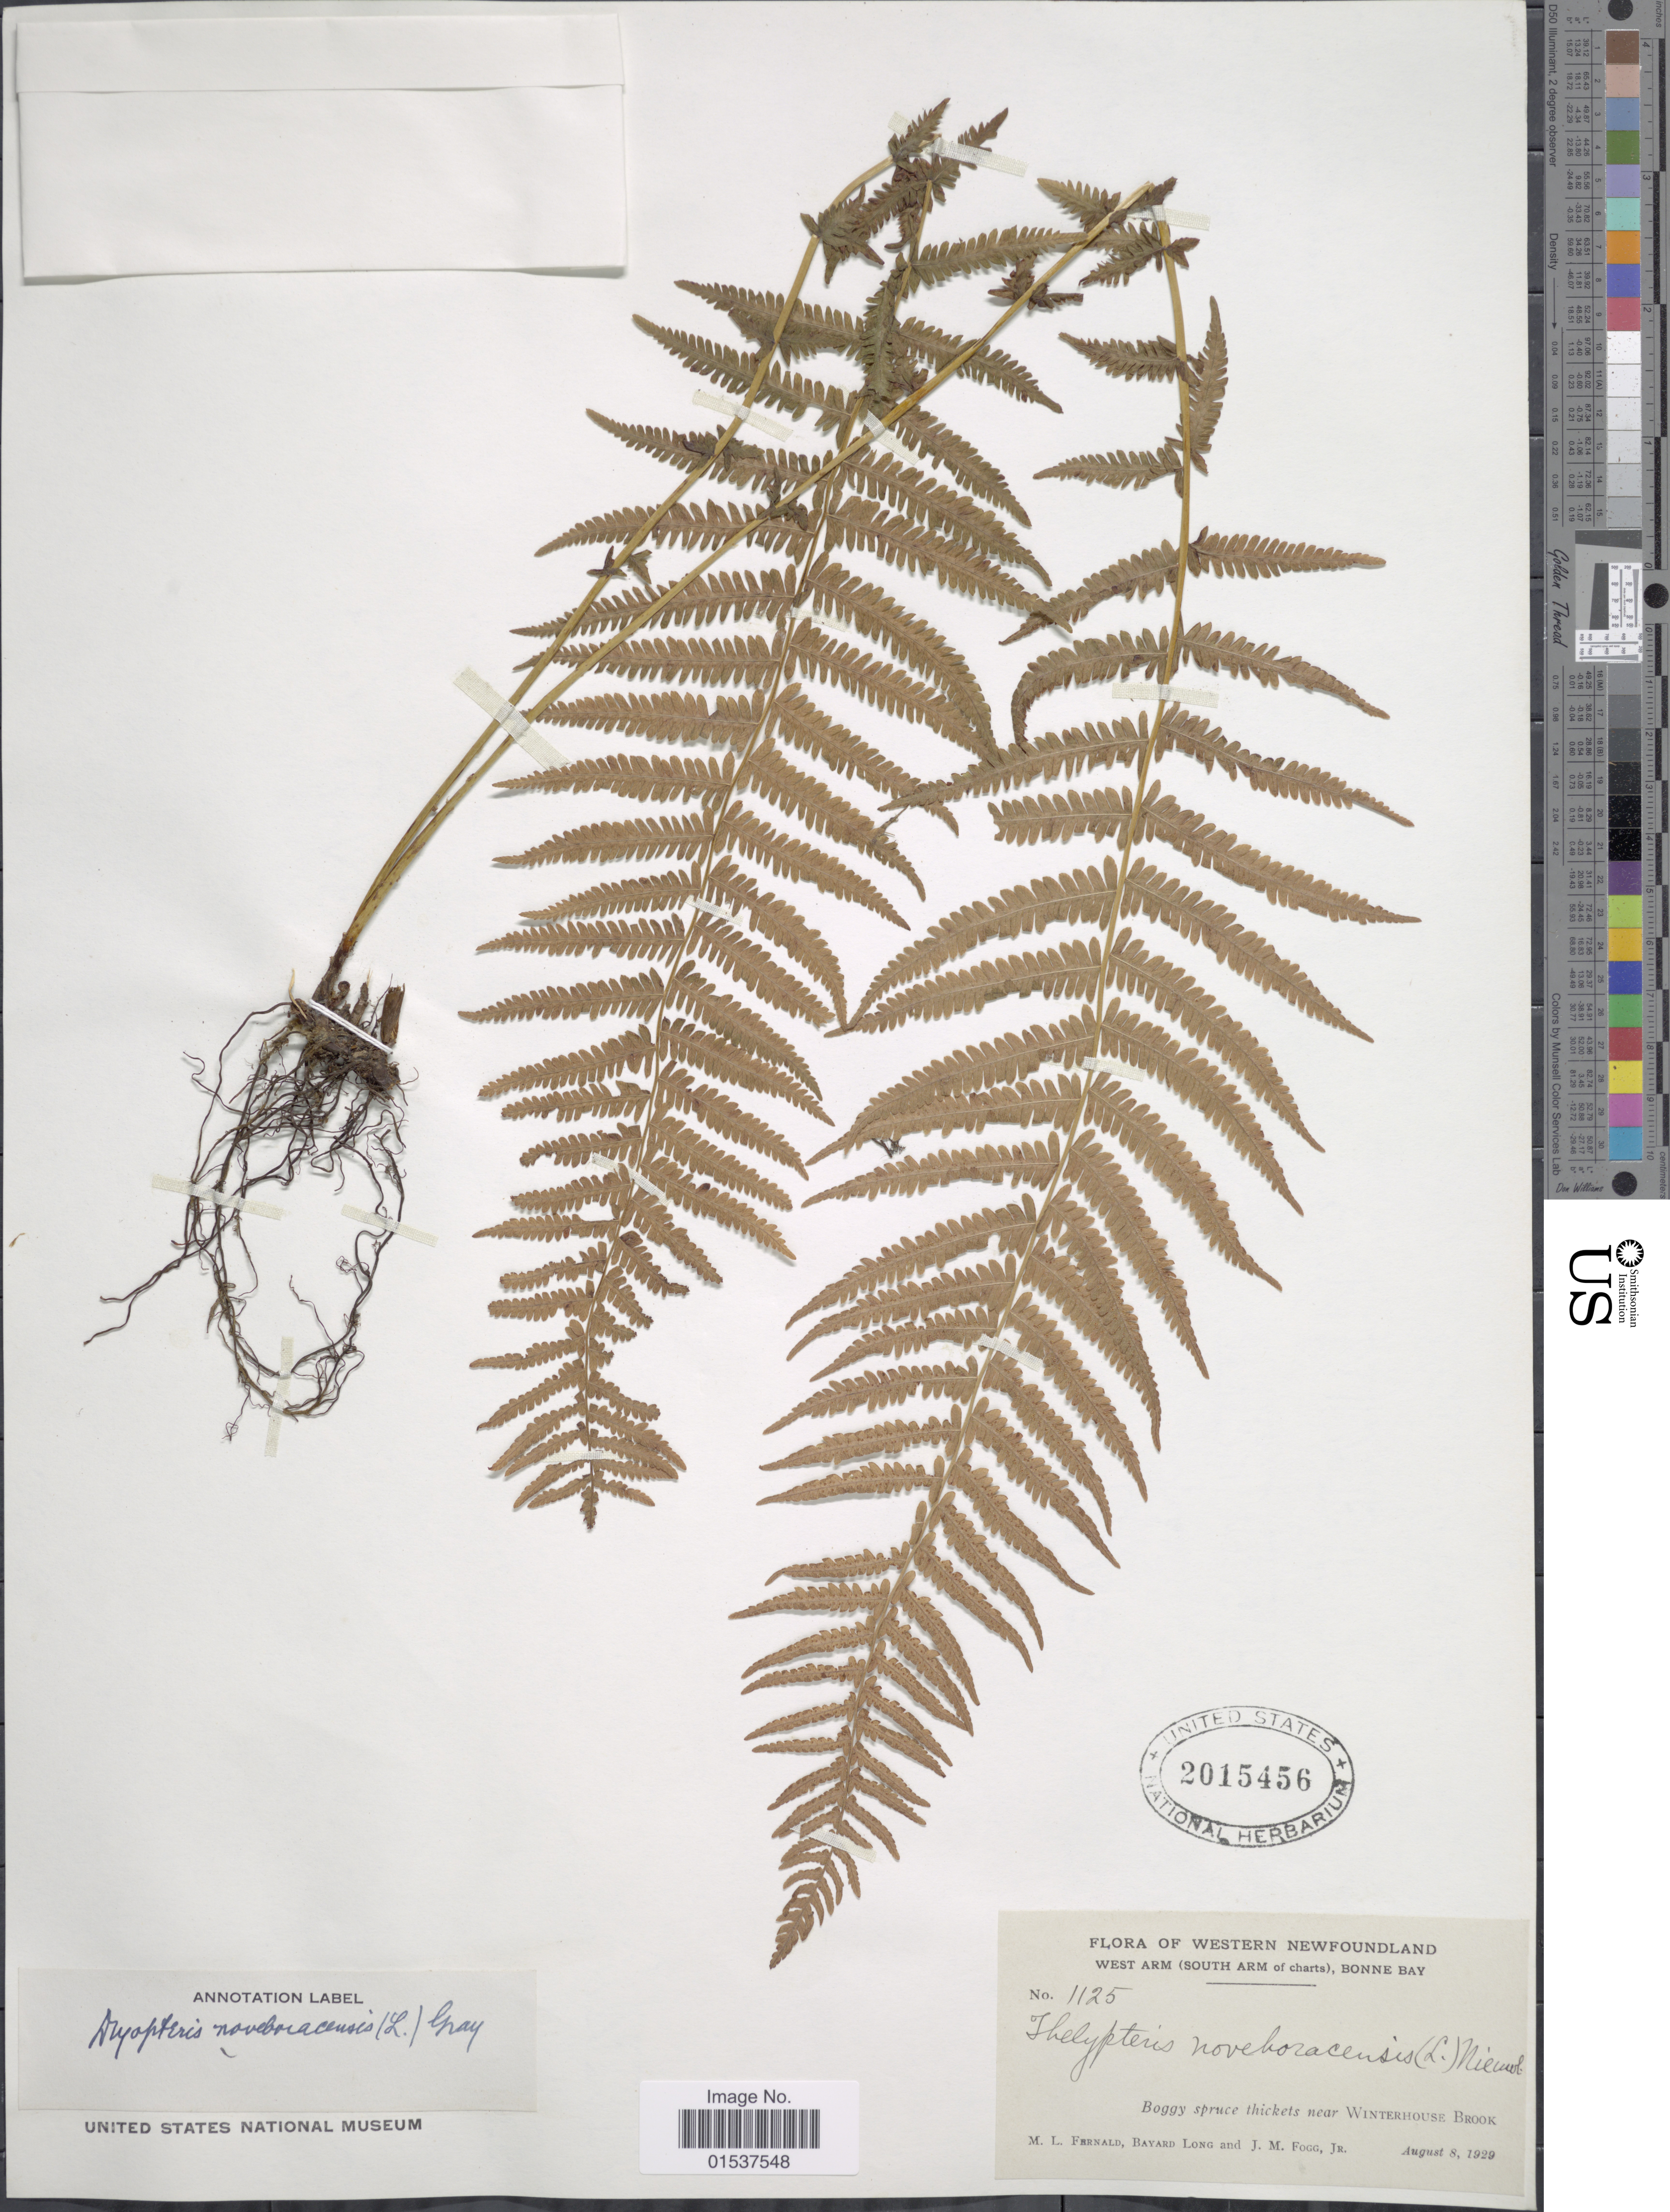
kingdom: Plantae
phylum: Tracheophyta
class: Polypodiopsida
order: Polypodiales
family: Thelypteridaceae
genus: Parathelypteris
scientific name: Parathelypteris noveboracensis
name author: (L.) Ching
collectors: M. L. Fernald, B. Long & J. Fogg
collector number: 1125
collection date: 1929-08-08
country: Canada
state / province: Newfoundland and Labrador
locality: Western Newfoundland. Wesr arm (south arm of charts), Bonne Bay. Boggy spruce thickets near Winterhouse Brook.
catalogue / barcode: US 2015456